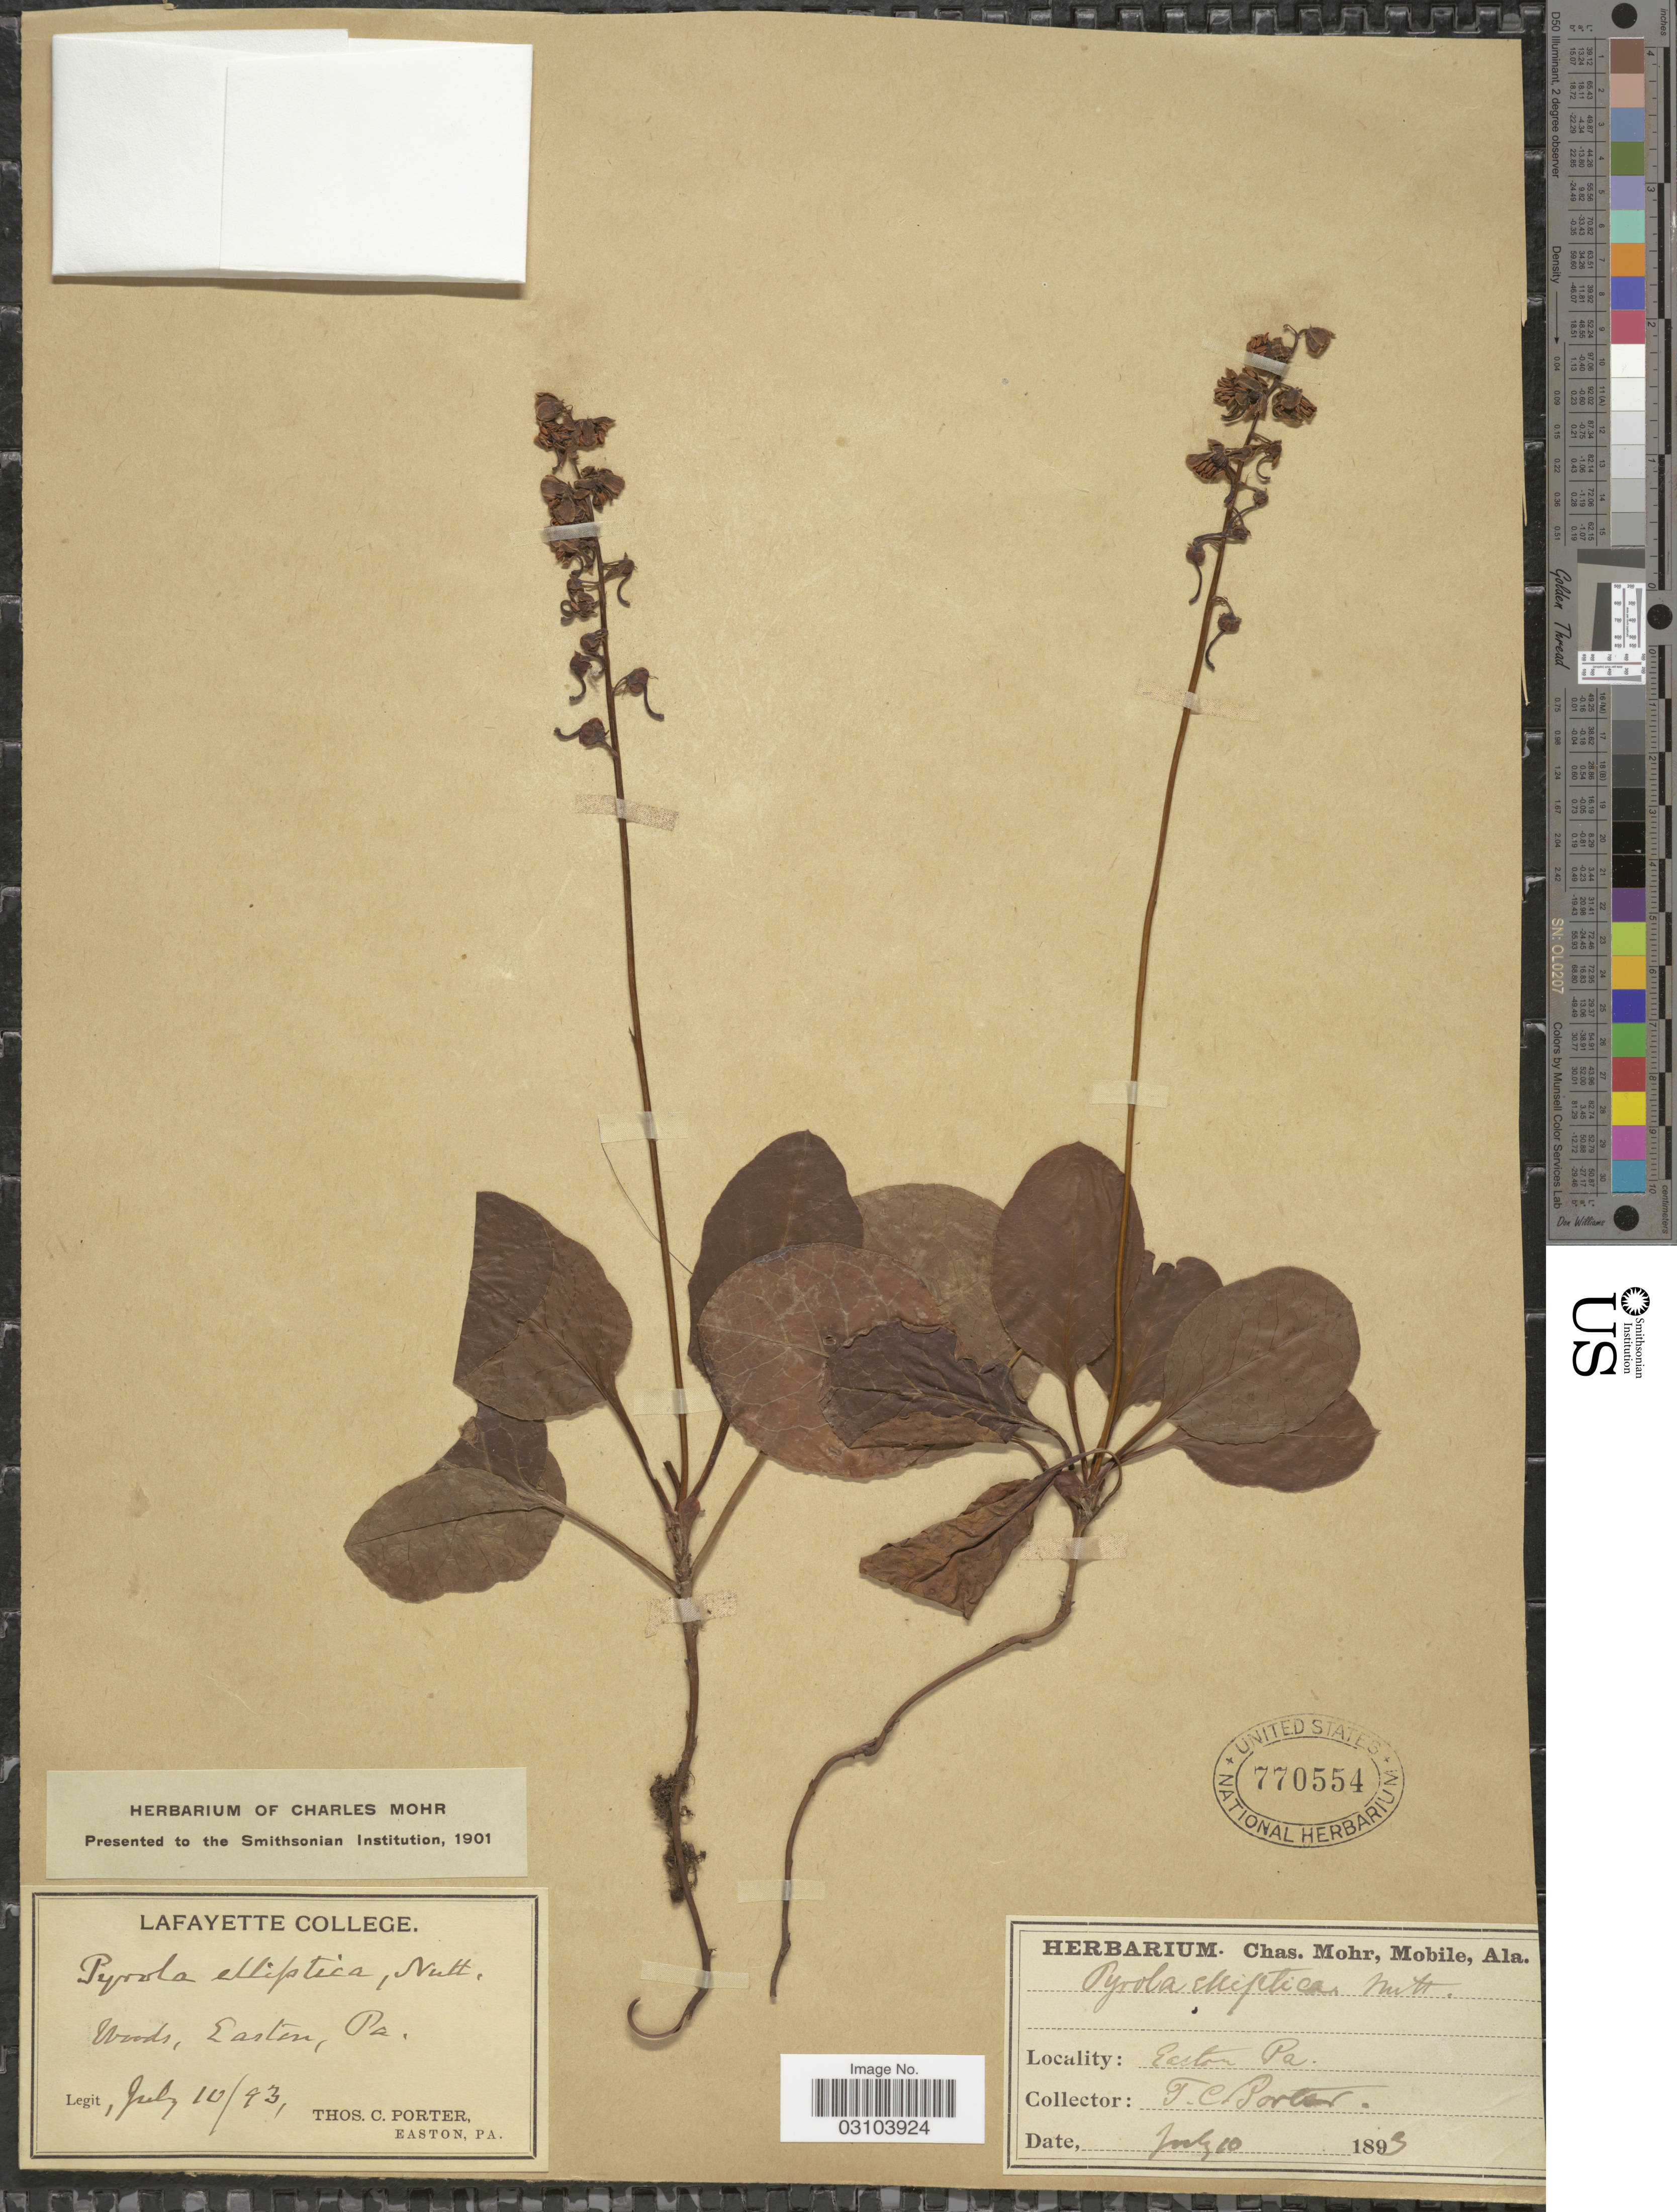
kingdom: Plantae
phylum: Tracheophyta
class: Magnoliopsida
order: Ericales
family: Ericaceae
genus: Pyrola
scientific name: Pyrola elliptica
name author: Nutt.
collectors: T. Porter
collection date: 1893-07-10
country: United States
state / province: Pennsylvania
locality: Easton, Pa.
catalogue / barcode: US 770554